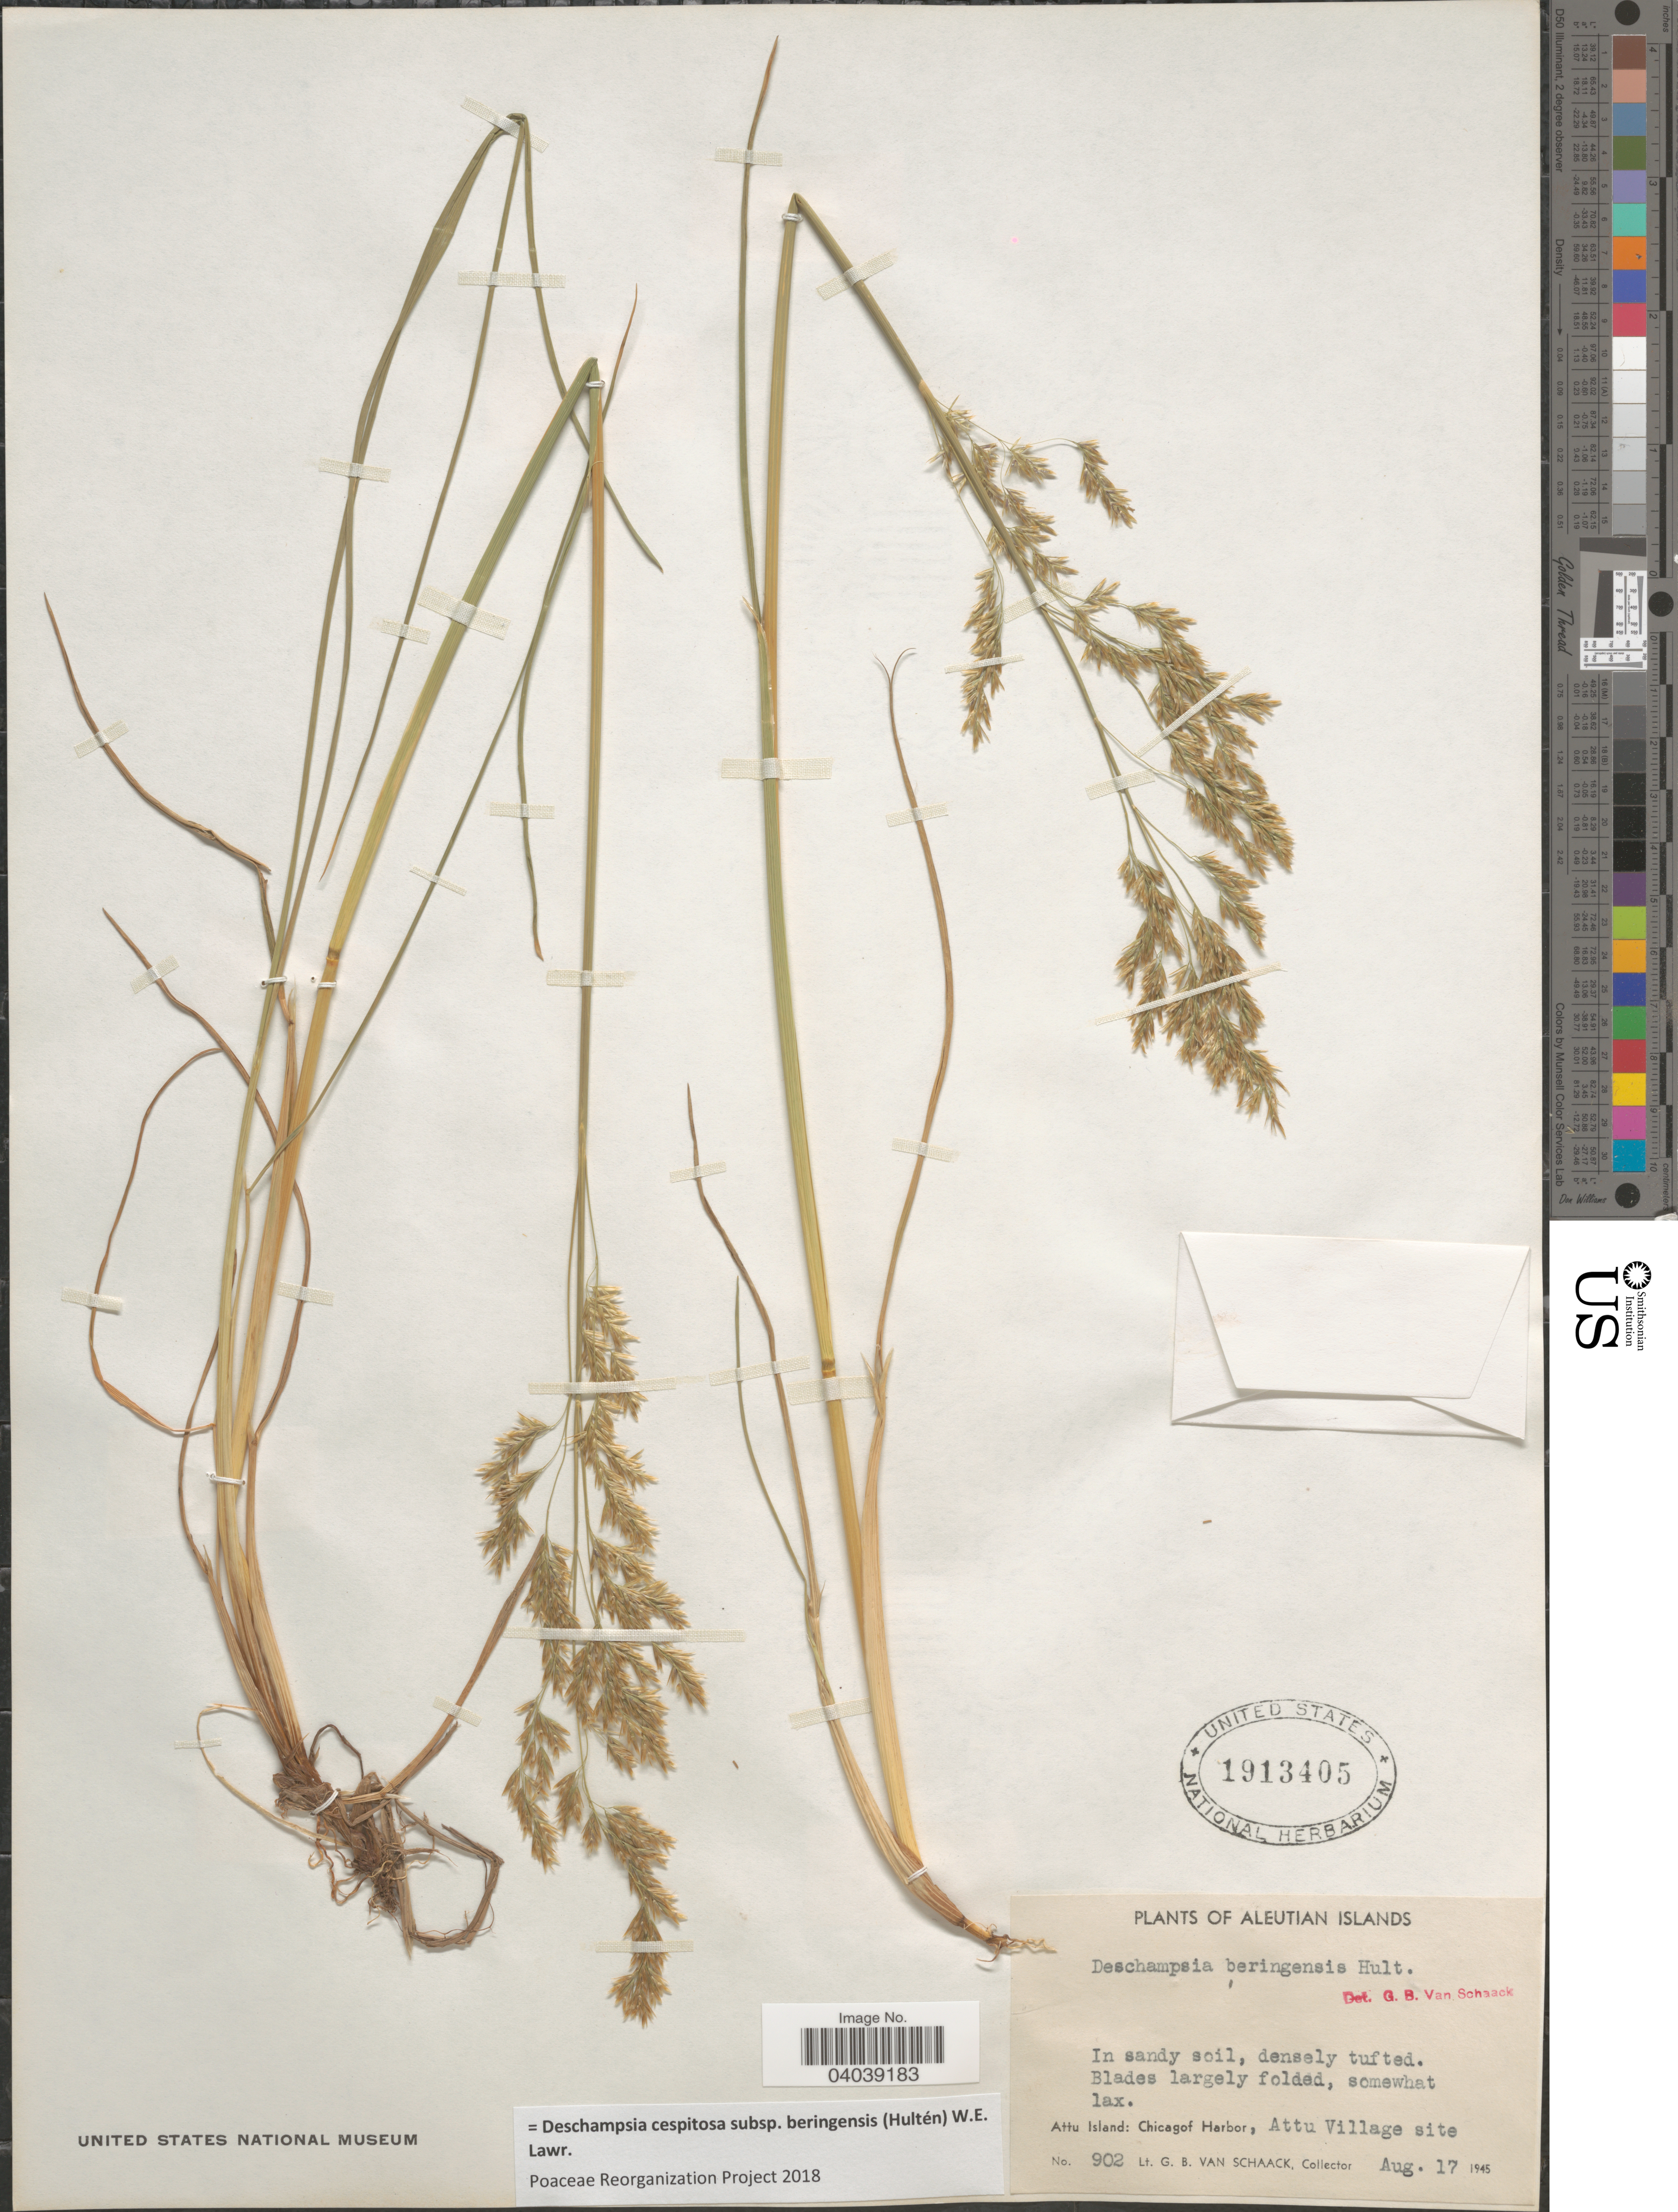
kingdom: Plantae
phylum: Tracheophyta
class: Liliopsida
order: Poales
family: Poaceae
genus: Deschampsia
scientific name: Deschampsia cespitosa subsp. beringensis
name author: (Hultén) Lawrence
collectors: G. Van Schaack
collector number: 902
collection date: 1945-08-17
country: United States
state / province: Alaska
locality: Aleutian Islands. Attu Island: Chicagof Harbor, Attu Village site.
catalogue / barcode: US 1913405